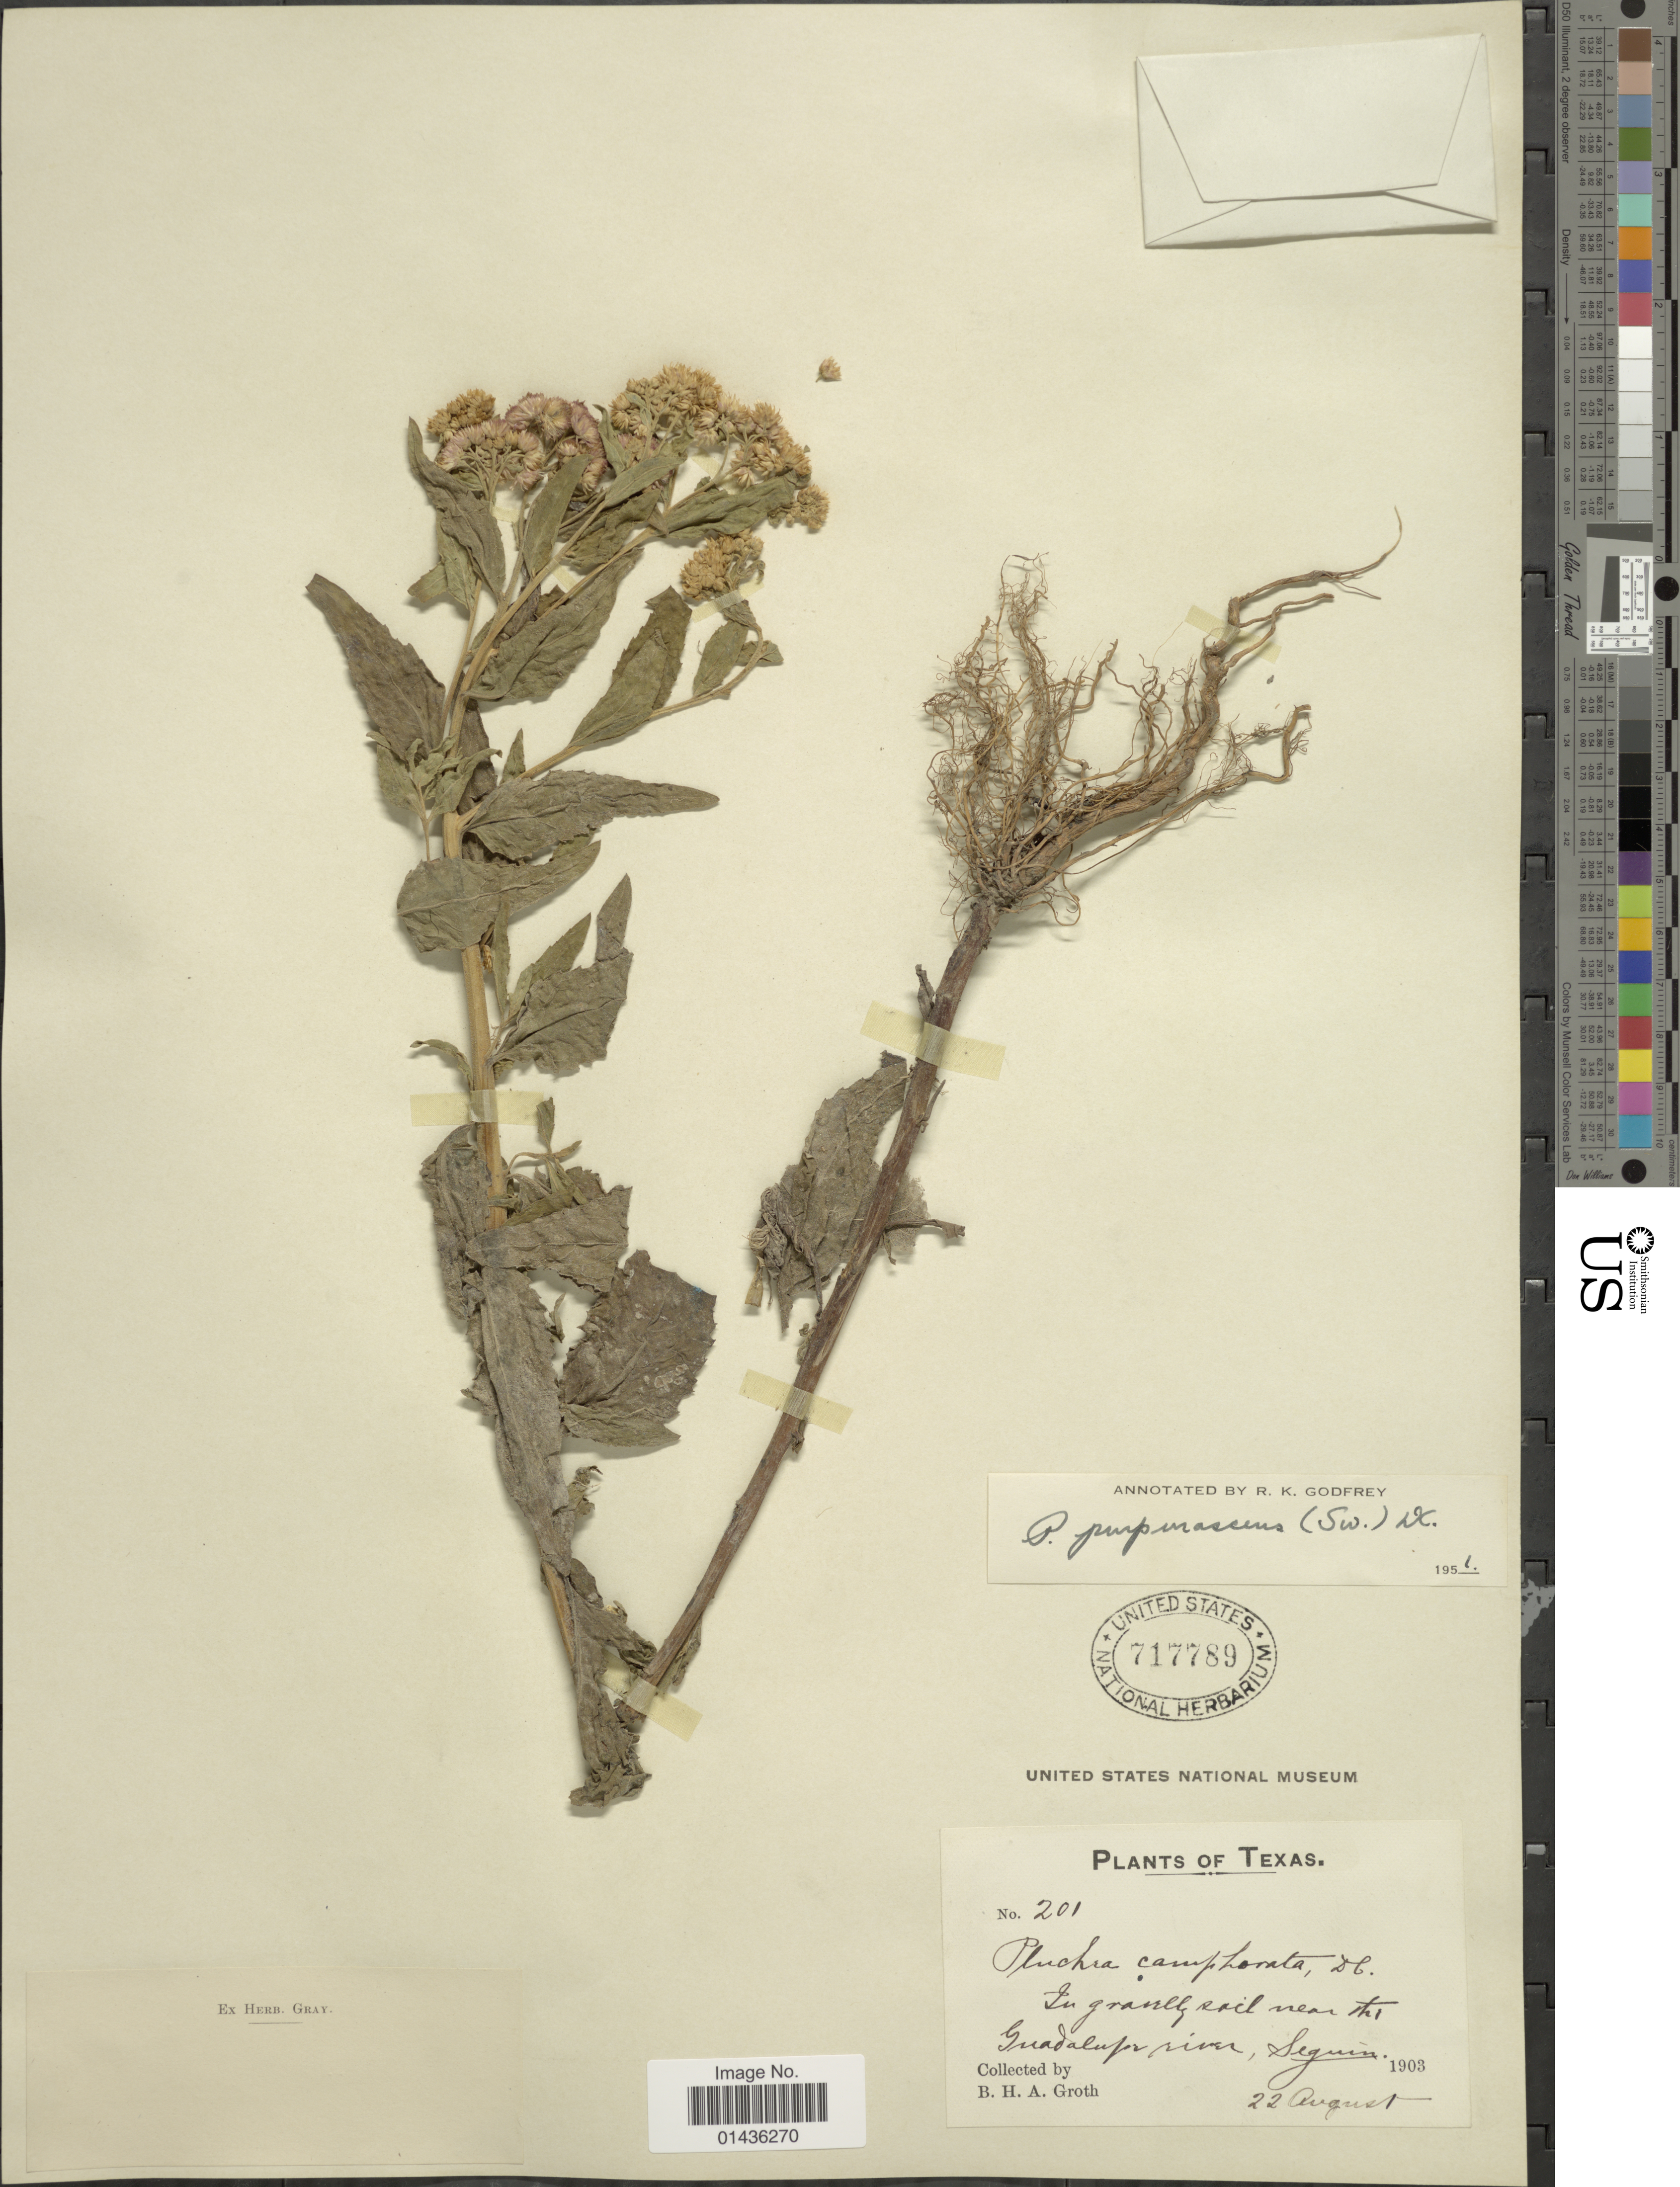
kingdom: Plantae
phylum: Tracheophyta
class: Magnoliopsida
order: Asterales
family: Asteraceae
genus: Pluchea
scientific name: Pluchea odorata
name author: (L.) Cass.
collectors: B. Groth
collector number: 201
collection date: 1903-08-22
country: United States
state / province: Texas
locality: Near the Guadalupe river, Seguin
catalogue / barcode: US 717789